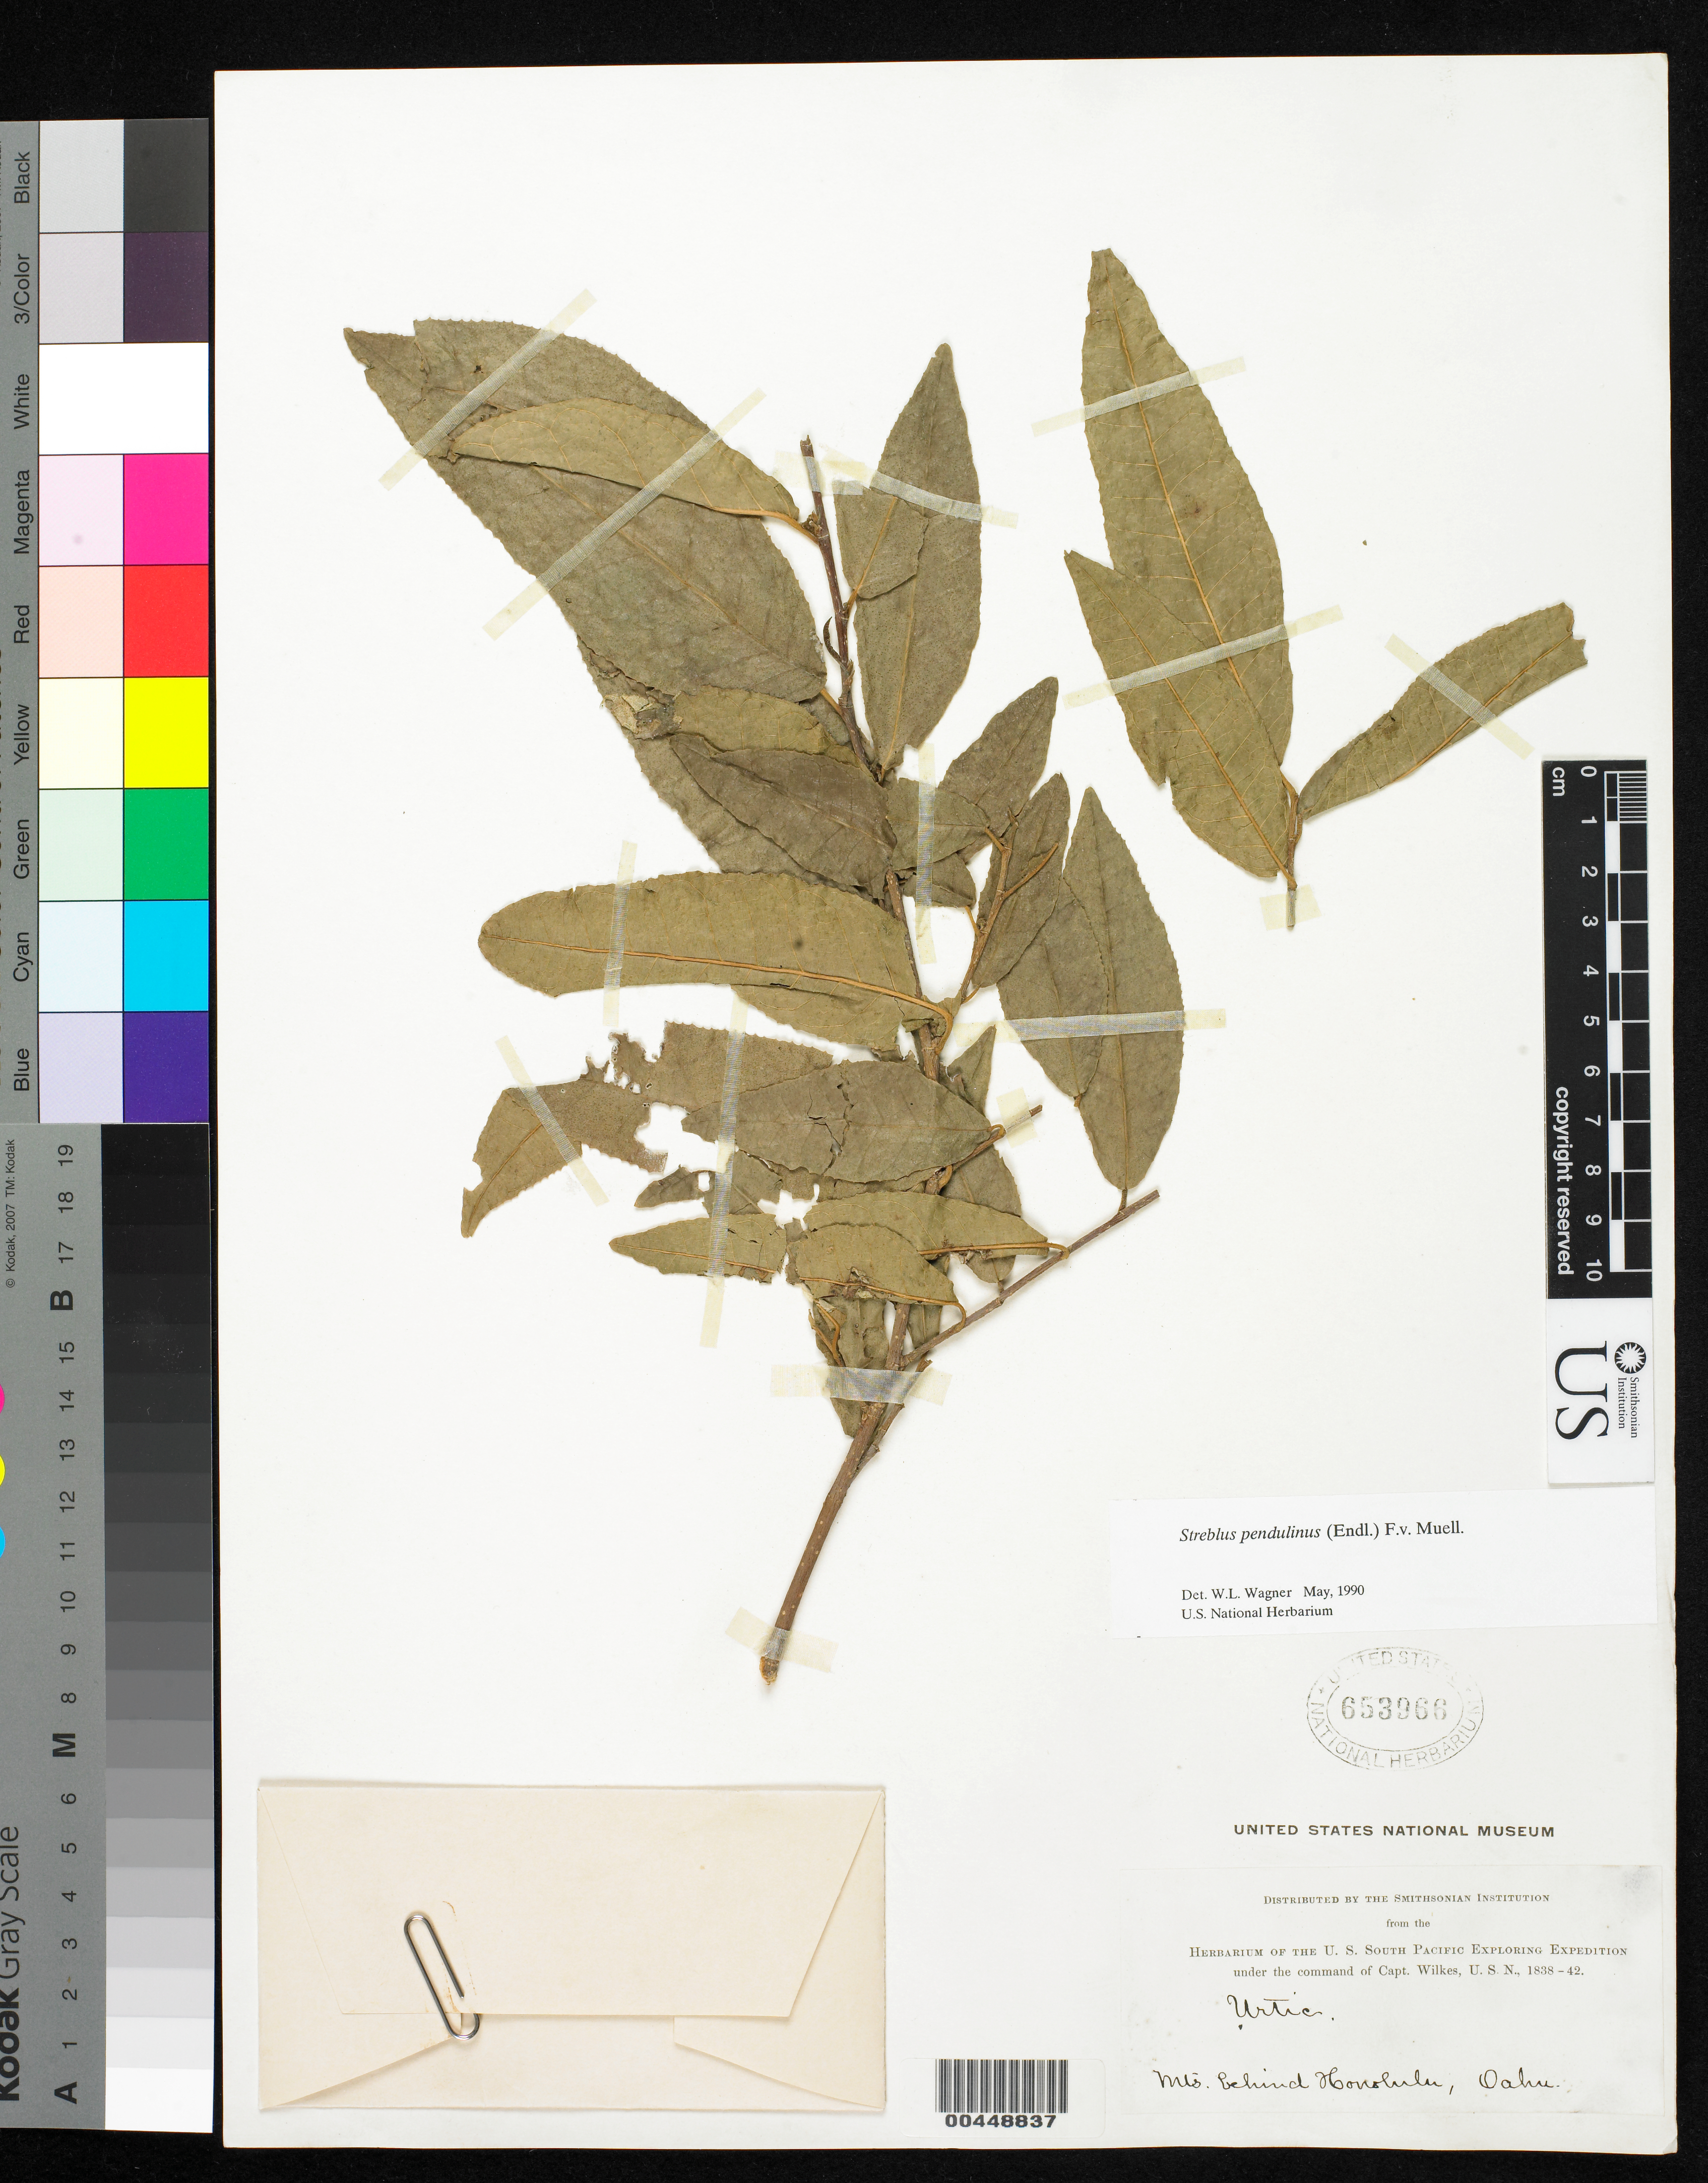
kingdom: Plantae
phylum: Tracheophyta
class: Magnoliopsida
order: Rosales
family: Moraceae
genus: Paratrophis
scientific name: Paratrophis pendulina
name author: (Endl.) E. M. Gardner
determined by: Wagner, W. L., (BOT), Smithsonian Institution - National Museum of Natural History (UNITED STATES)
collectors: Wilkes Explor. Exped.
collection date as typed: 1838 to -- --- 1842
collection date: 1838/1842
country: United States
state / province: Hawaii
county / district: Honolulu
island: Oahu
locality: Mountains behind Honolulu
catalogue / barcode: US 653966